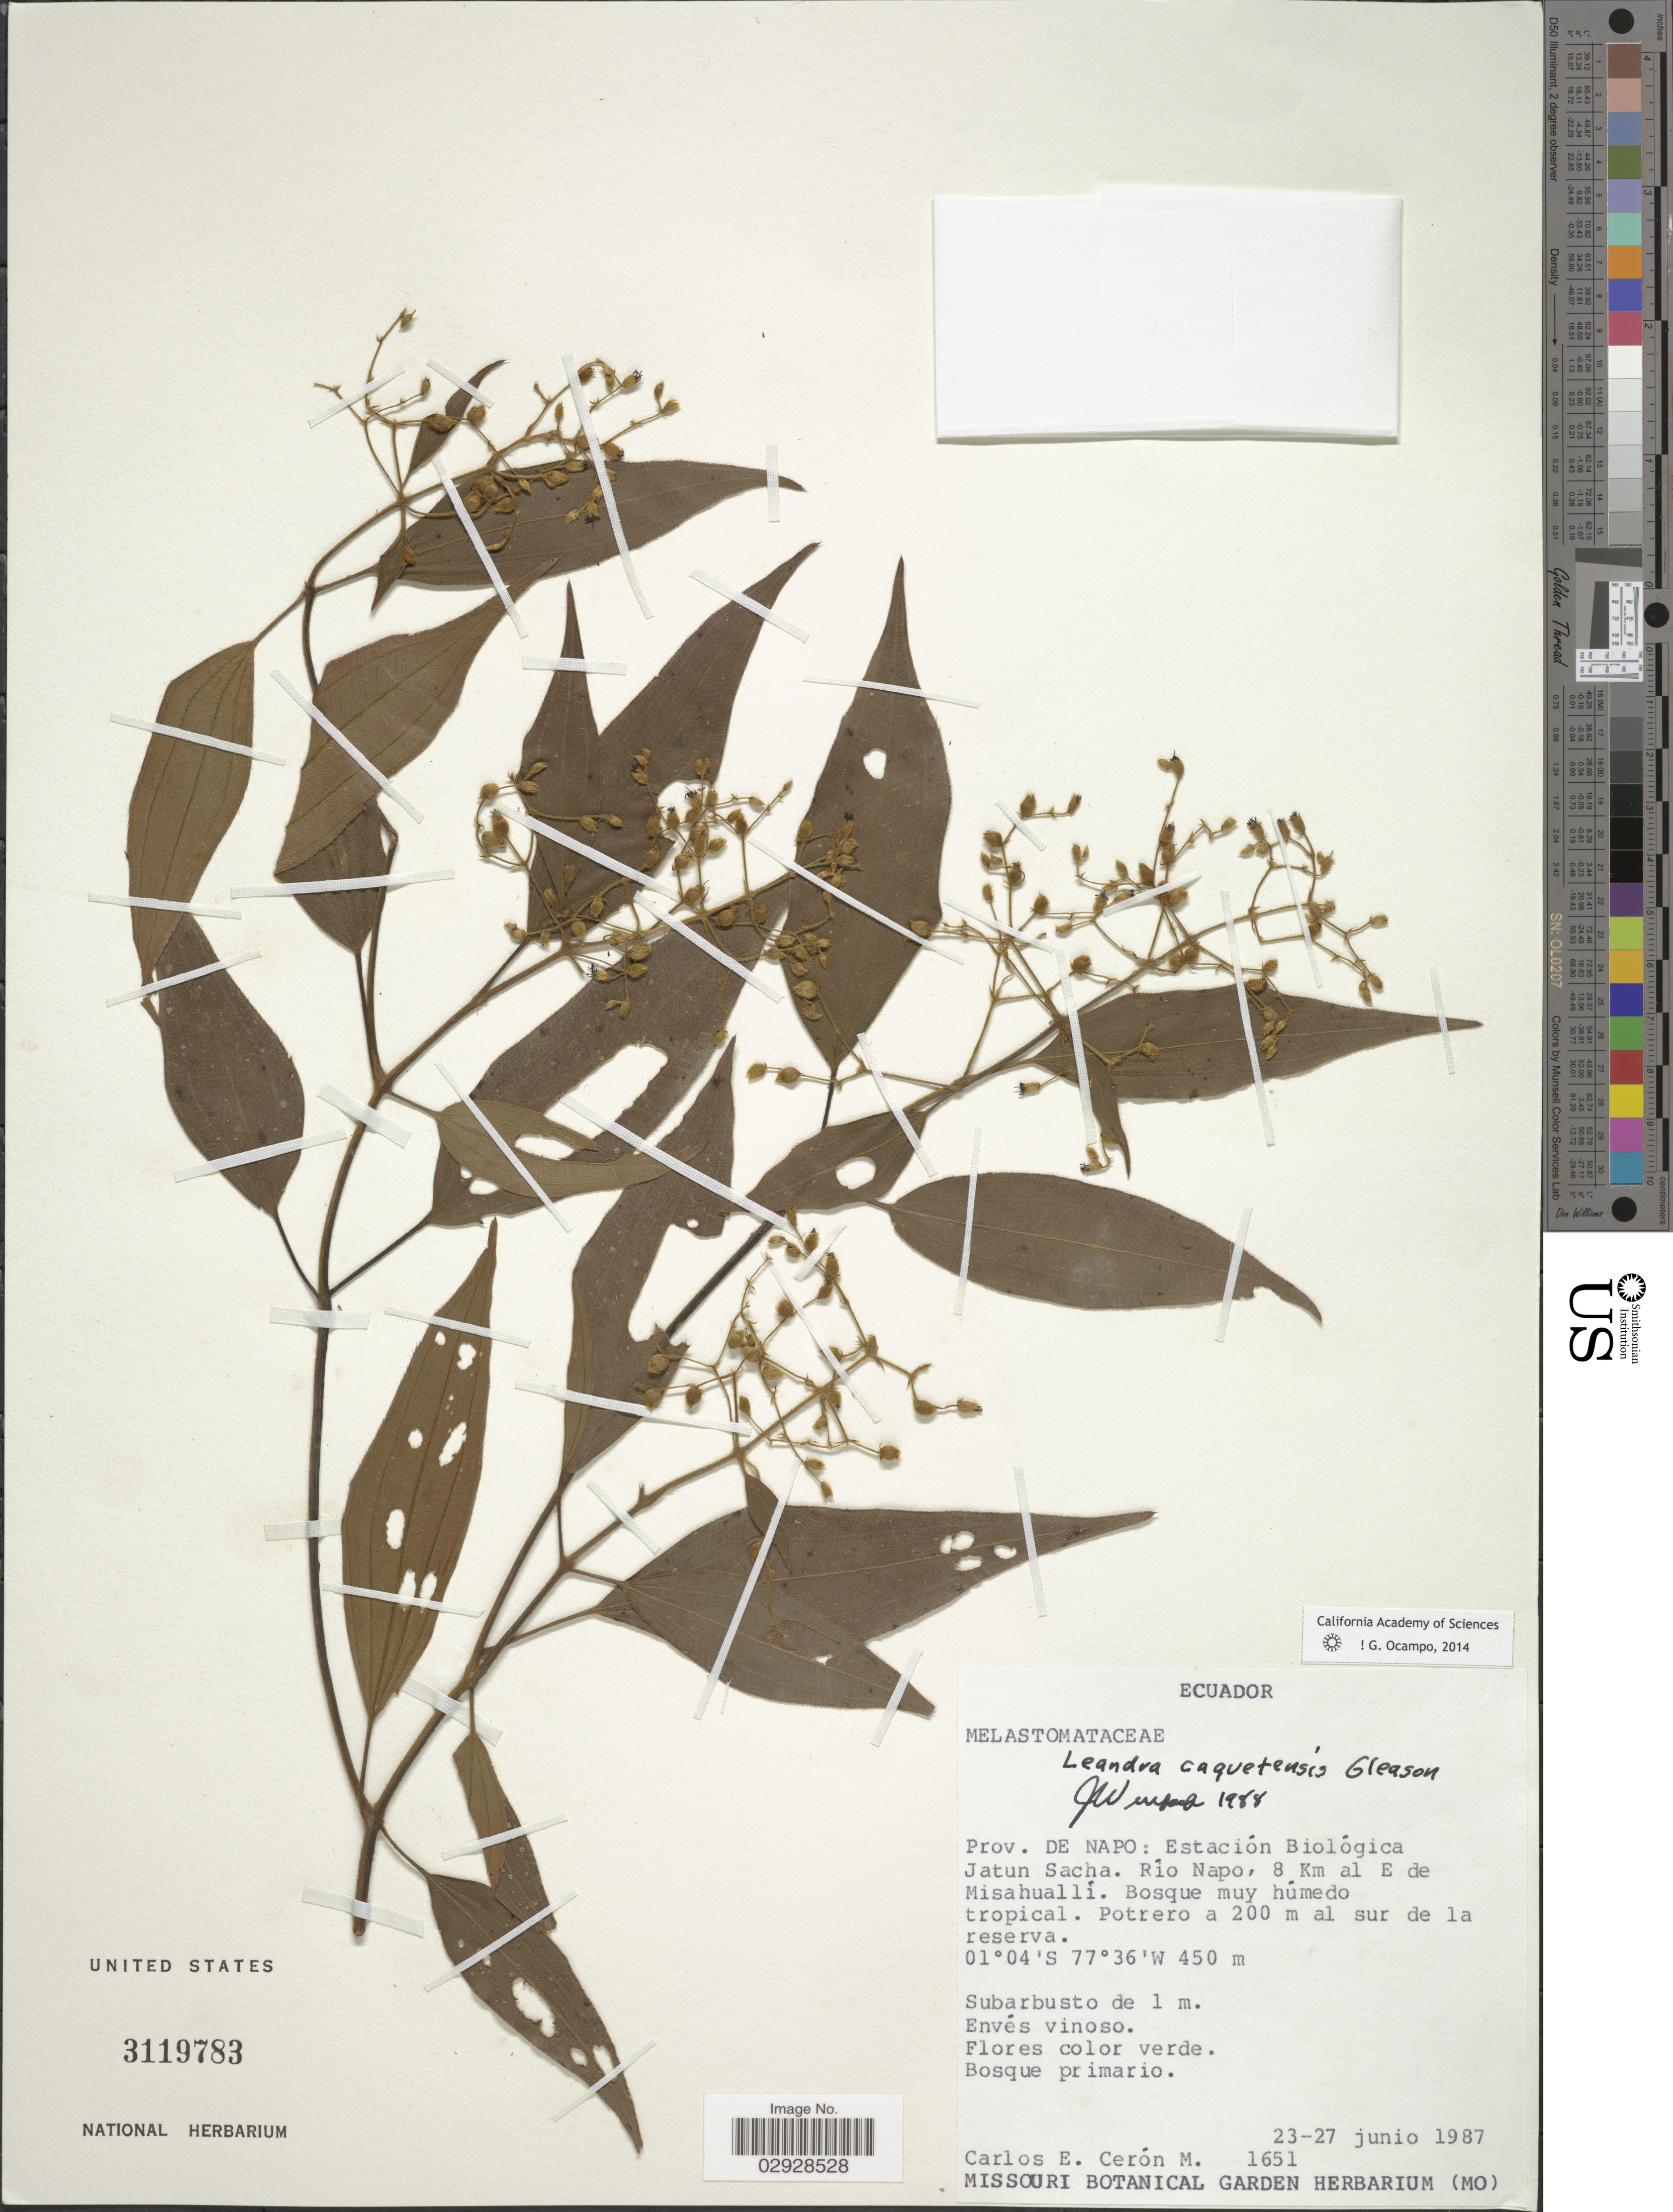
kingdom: Plantae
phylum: Tracheophyta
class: Magnoliopsida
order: Myrtales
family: Melastomataceae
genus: Leandra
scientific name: Leandra caquetensis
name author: Gleason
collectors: C. E. Cerón M.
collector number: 1651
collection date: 1987-06-23/1987-06-27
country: Ecuador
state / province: Napo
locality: Prov. De Napo: Estación Biológica Jatun Sacha. Río Napo, 8 Km al E de Misahuallí. Potrero a 200 m al sur de la reserva.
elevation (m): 450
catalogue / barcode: US 3119783